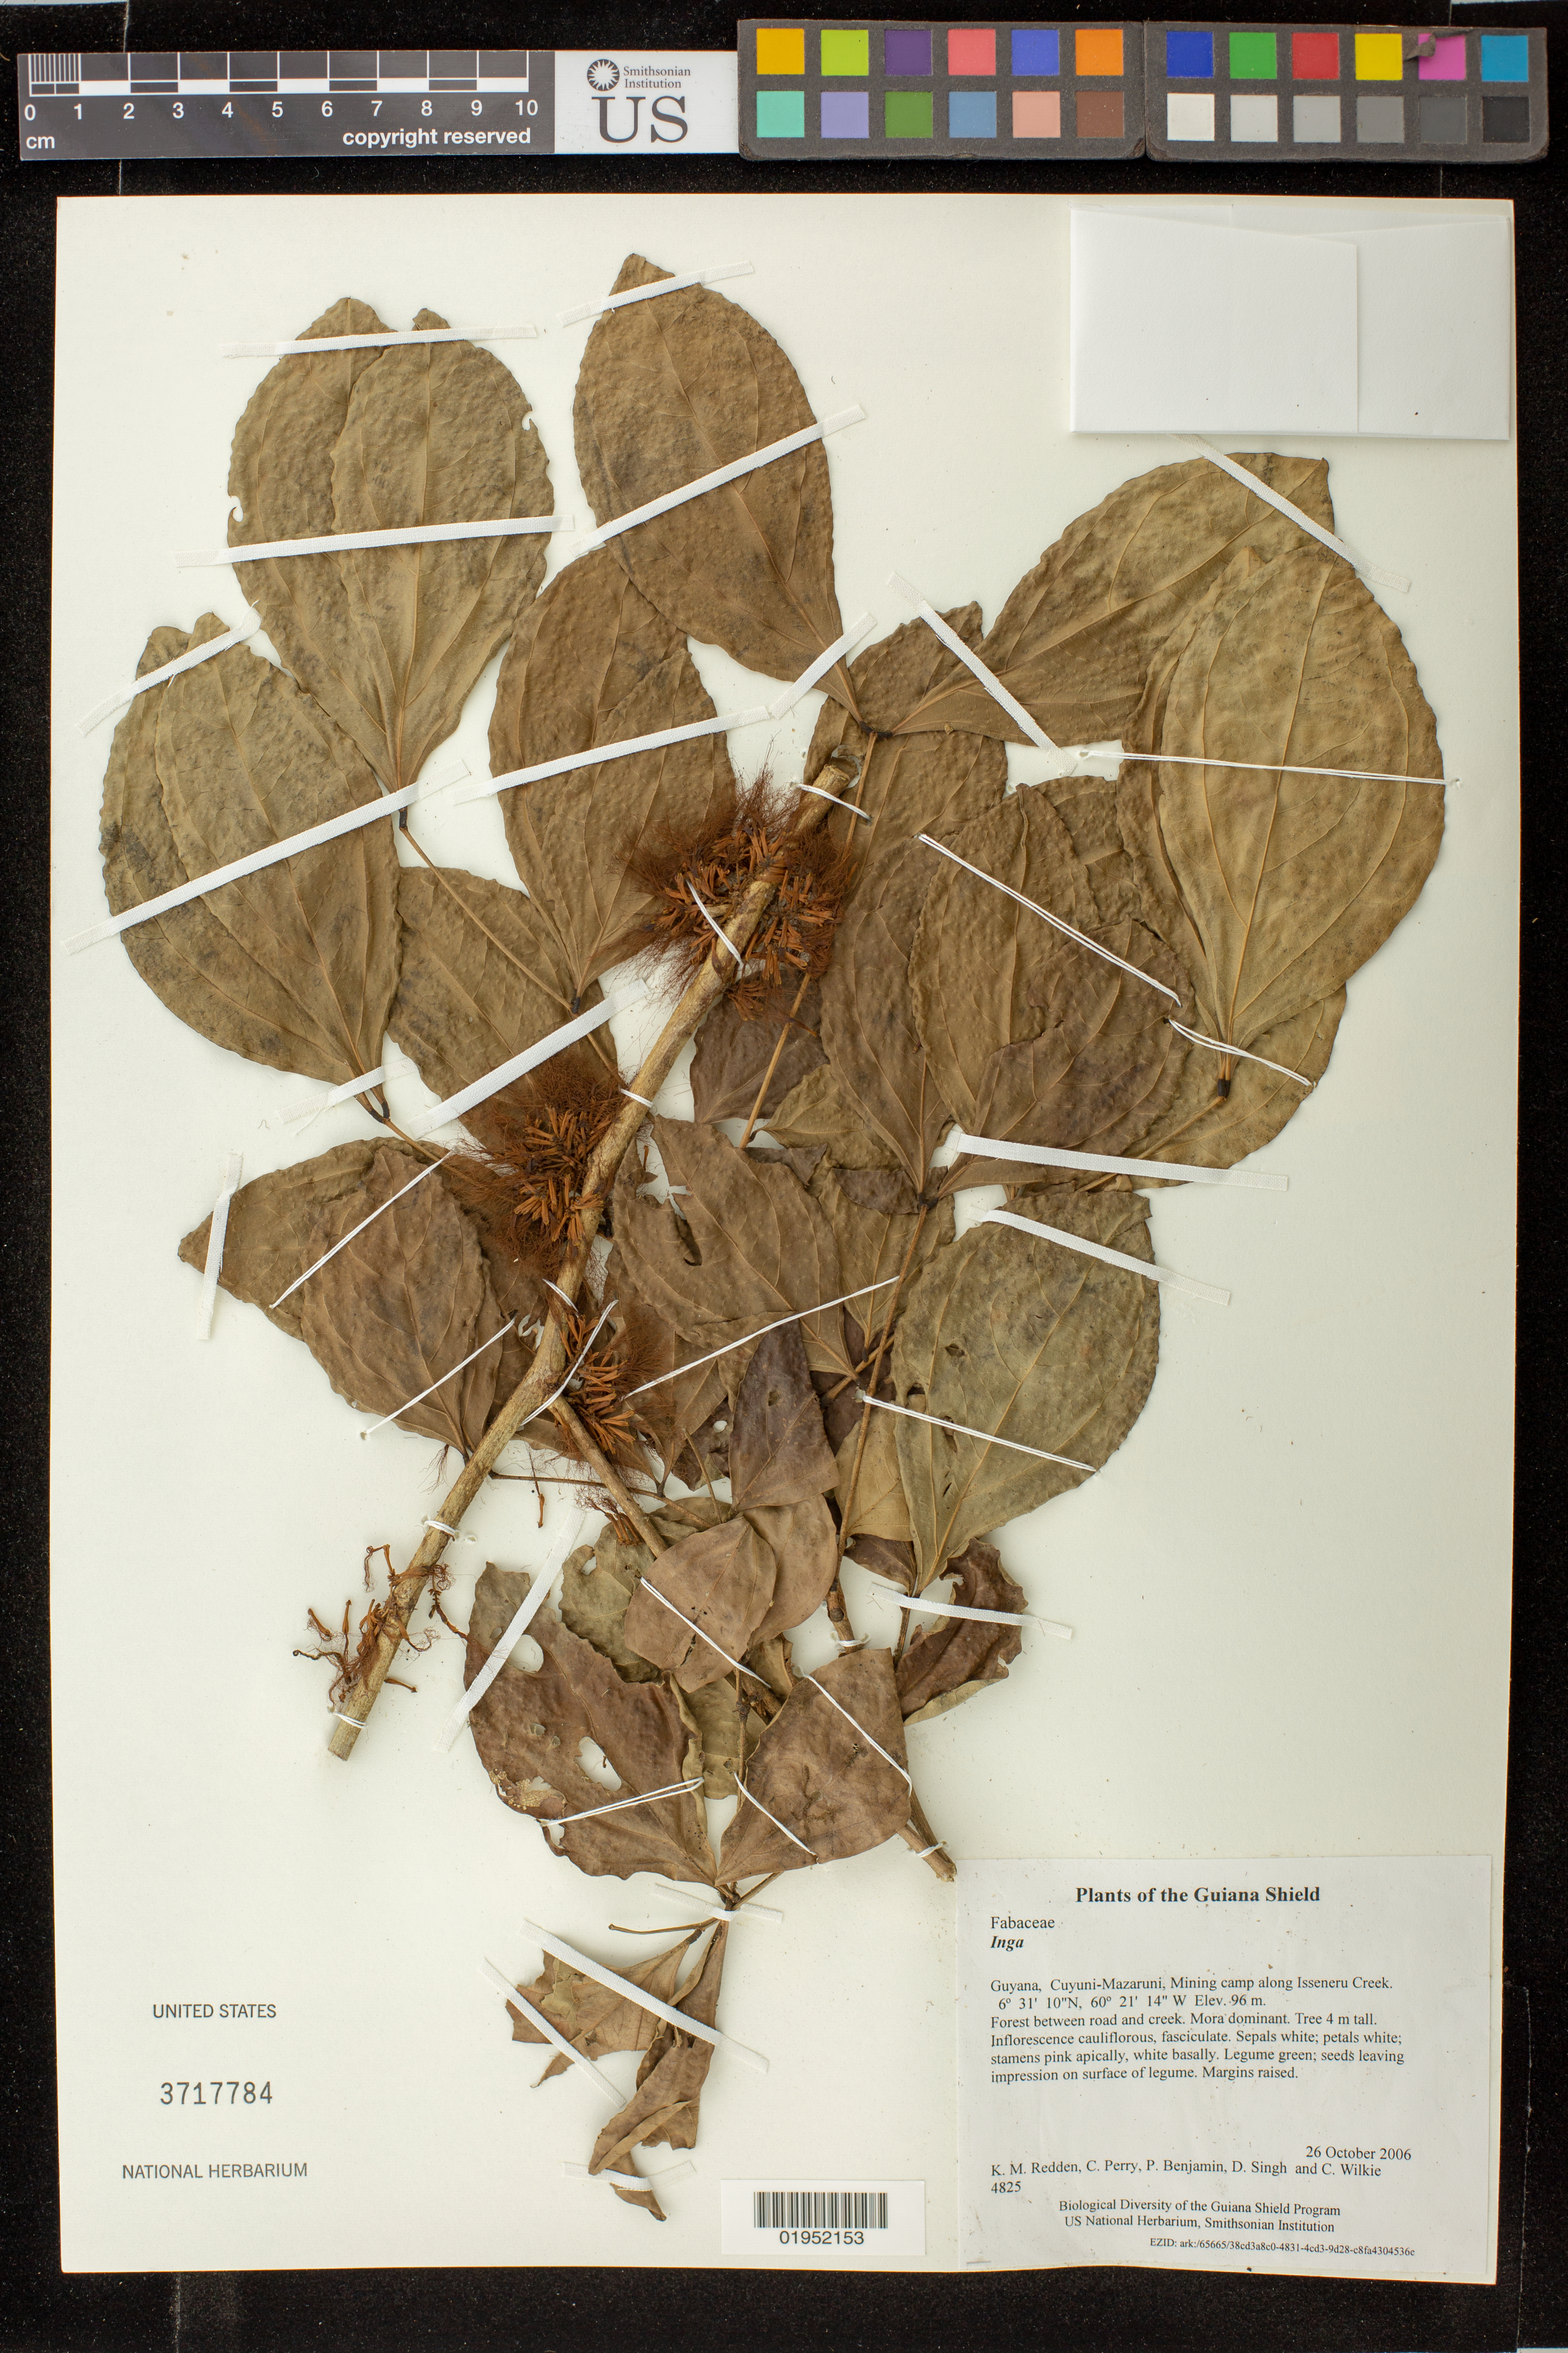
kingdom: Plantae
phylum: Tracheophyta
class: Magnoliopsida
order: Fabales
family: Fabaceae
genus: Inga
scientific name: Inga sp.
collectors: K. M. Redden, C. Perry, P. Benjamin, D. Singh & C. Wilkie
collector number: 4825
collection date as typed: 26 October 2006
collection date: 2006-10-26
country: Guyana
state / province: Cuyuni-Mazaruni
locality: Mining camp along Isseneru Creek.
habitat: Forest between road and creek. Mora dominant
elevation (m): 96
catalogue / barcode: US 3717784